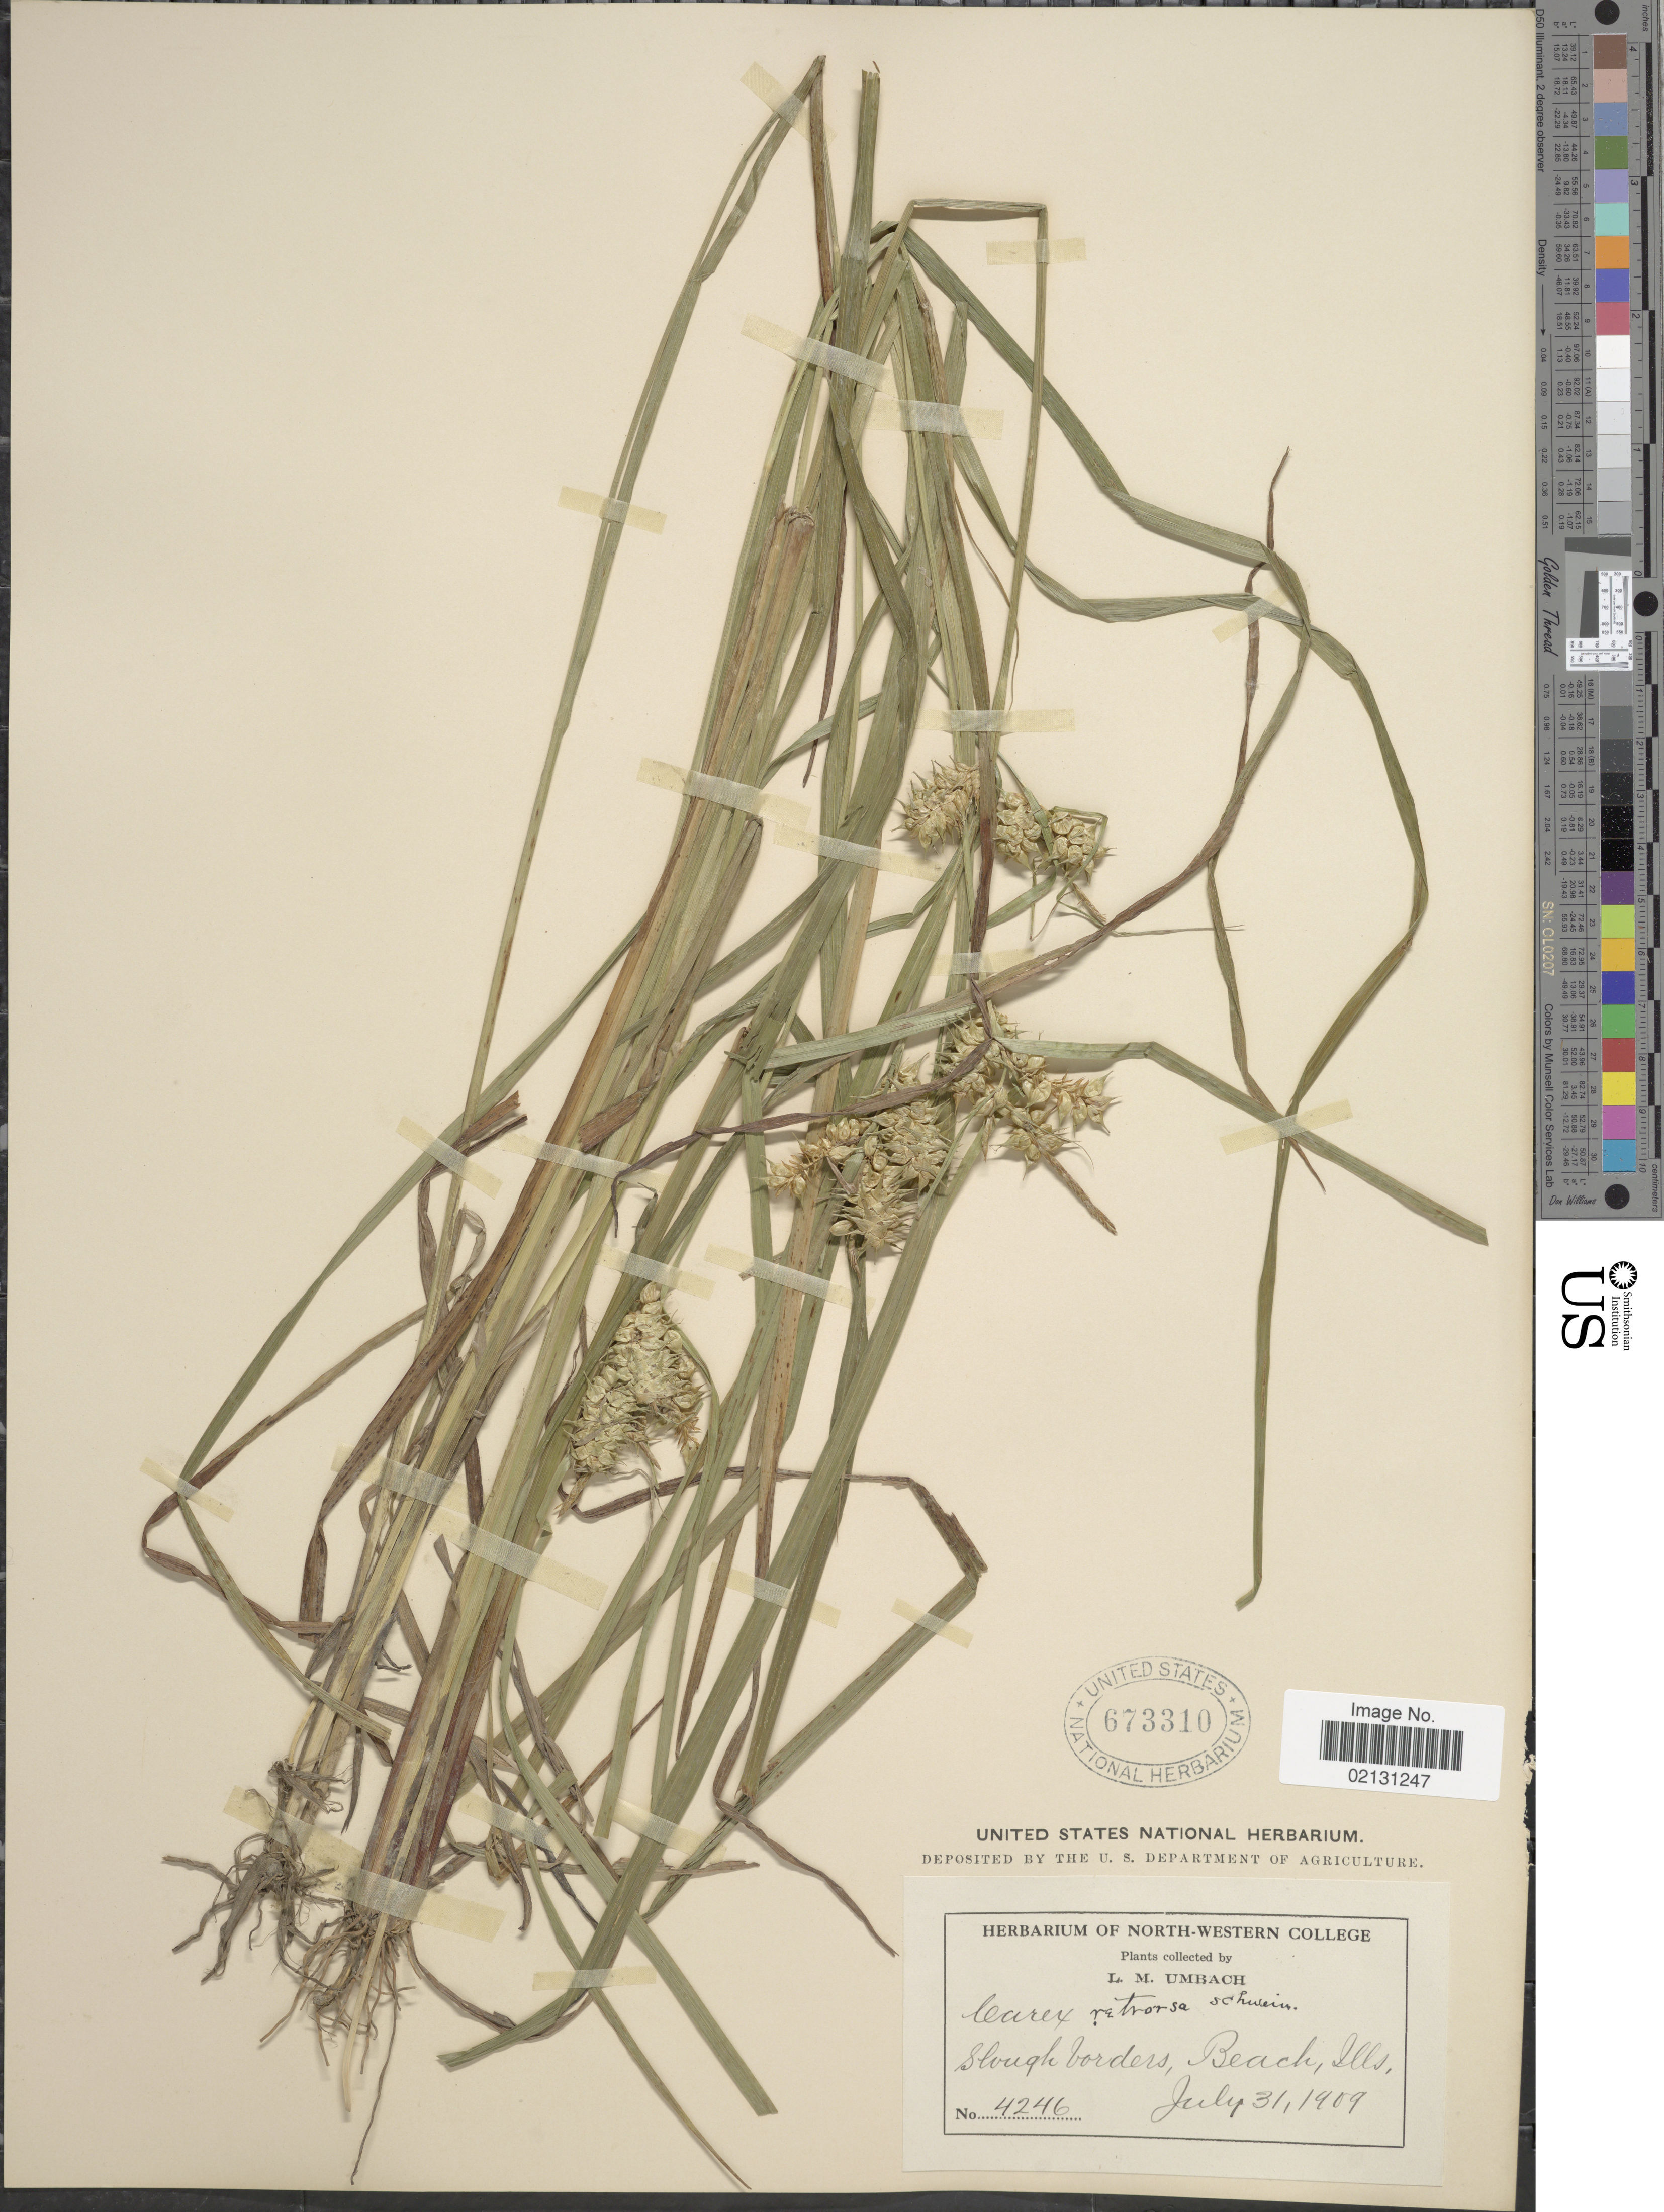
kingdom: Plantae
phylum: Tracheophyta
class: Liliopsida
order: Poales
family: Cyperaceae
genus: Carex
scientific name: Carex retrorsa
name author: Schwein.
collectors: L. M. Umbach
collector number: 4246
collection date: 1909-07-31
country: United States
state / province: Illinois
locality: Slough borders, Beach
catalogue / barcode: US 673310